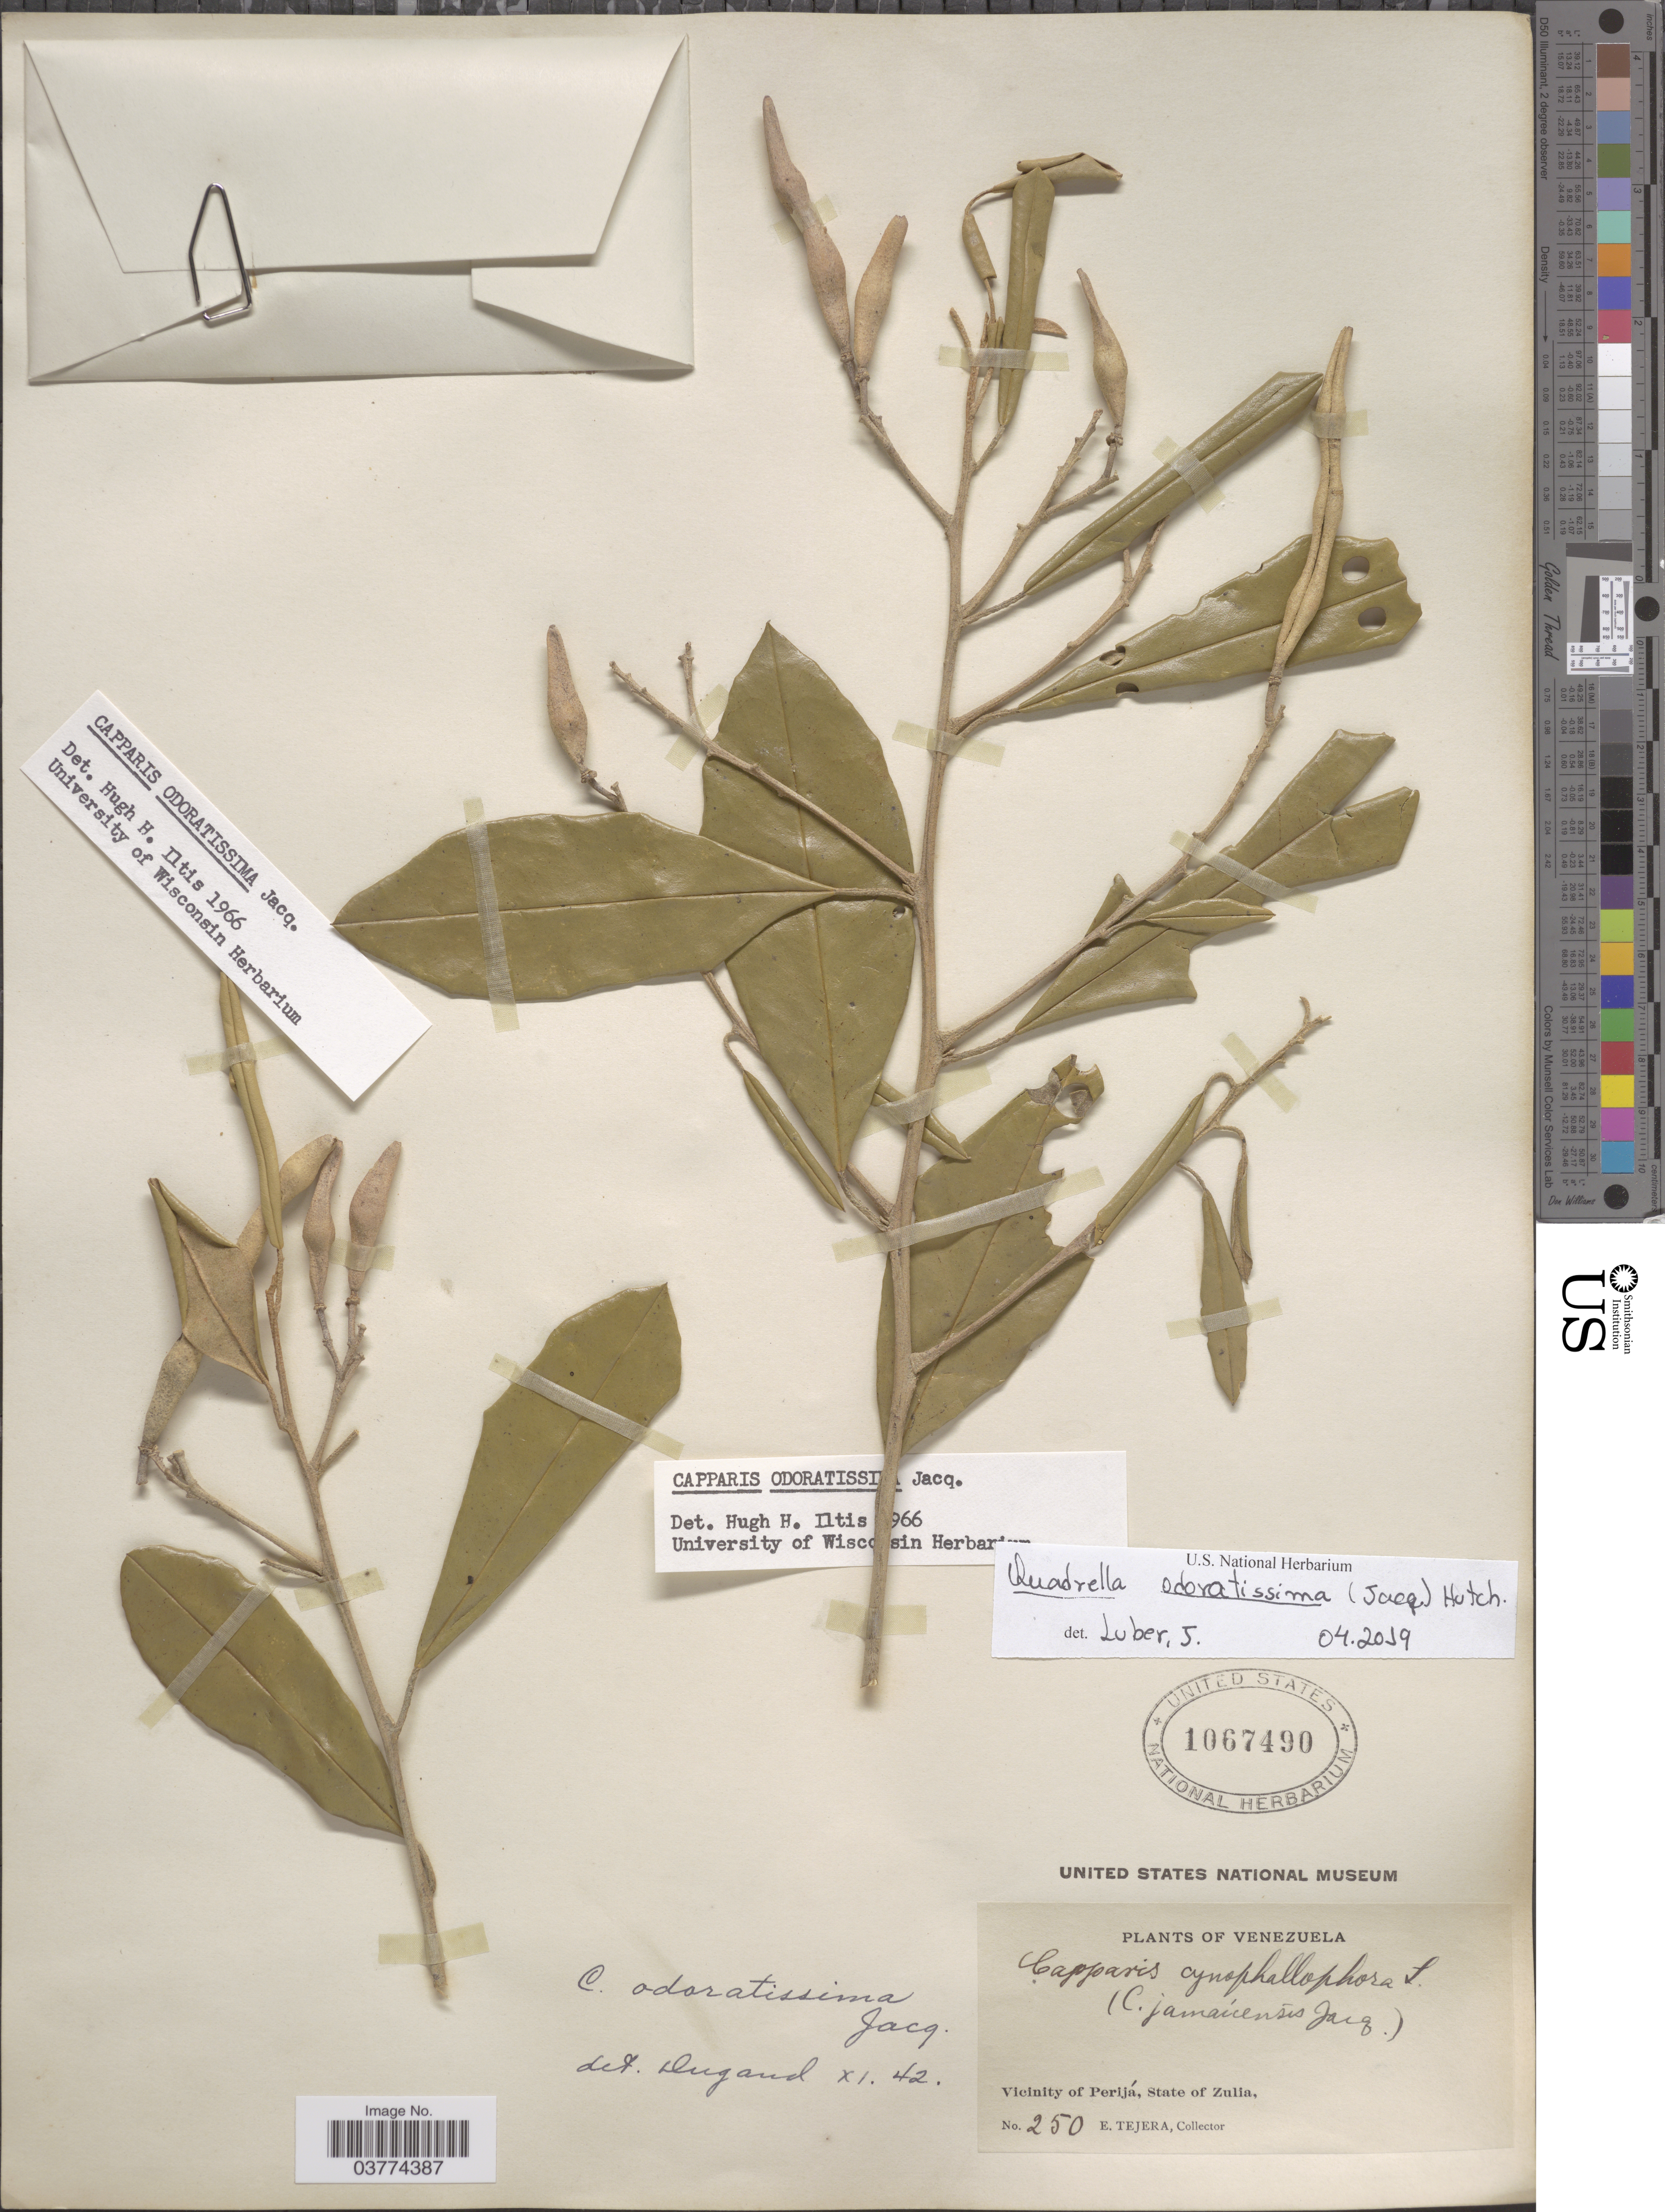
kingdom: Plantae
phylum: Tracheophyta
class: Magnoliopsida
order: Brassicales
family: Capparaceae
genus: Quadrella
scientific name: Quadrella odoratissima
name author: (Jacq.) Hutch.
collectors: E. Tejera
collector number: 250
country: Venezuela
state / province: Zulia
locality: Vicinity of Perijá.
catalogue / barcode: US 1067490